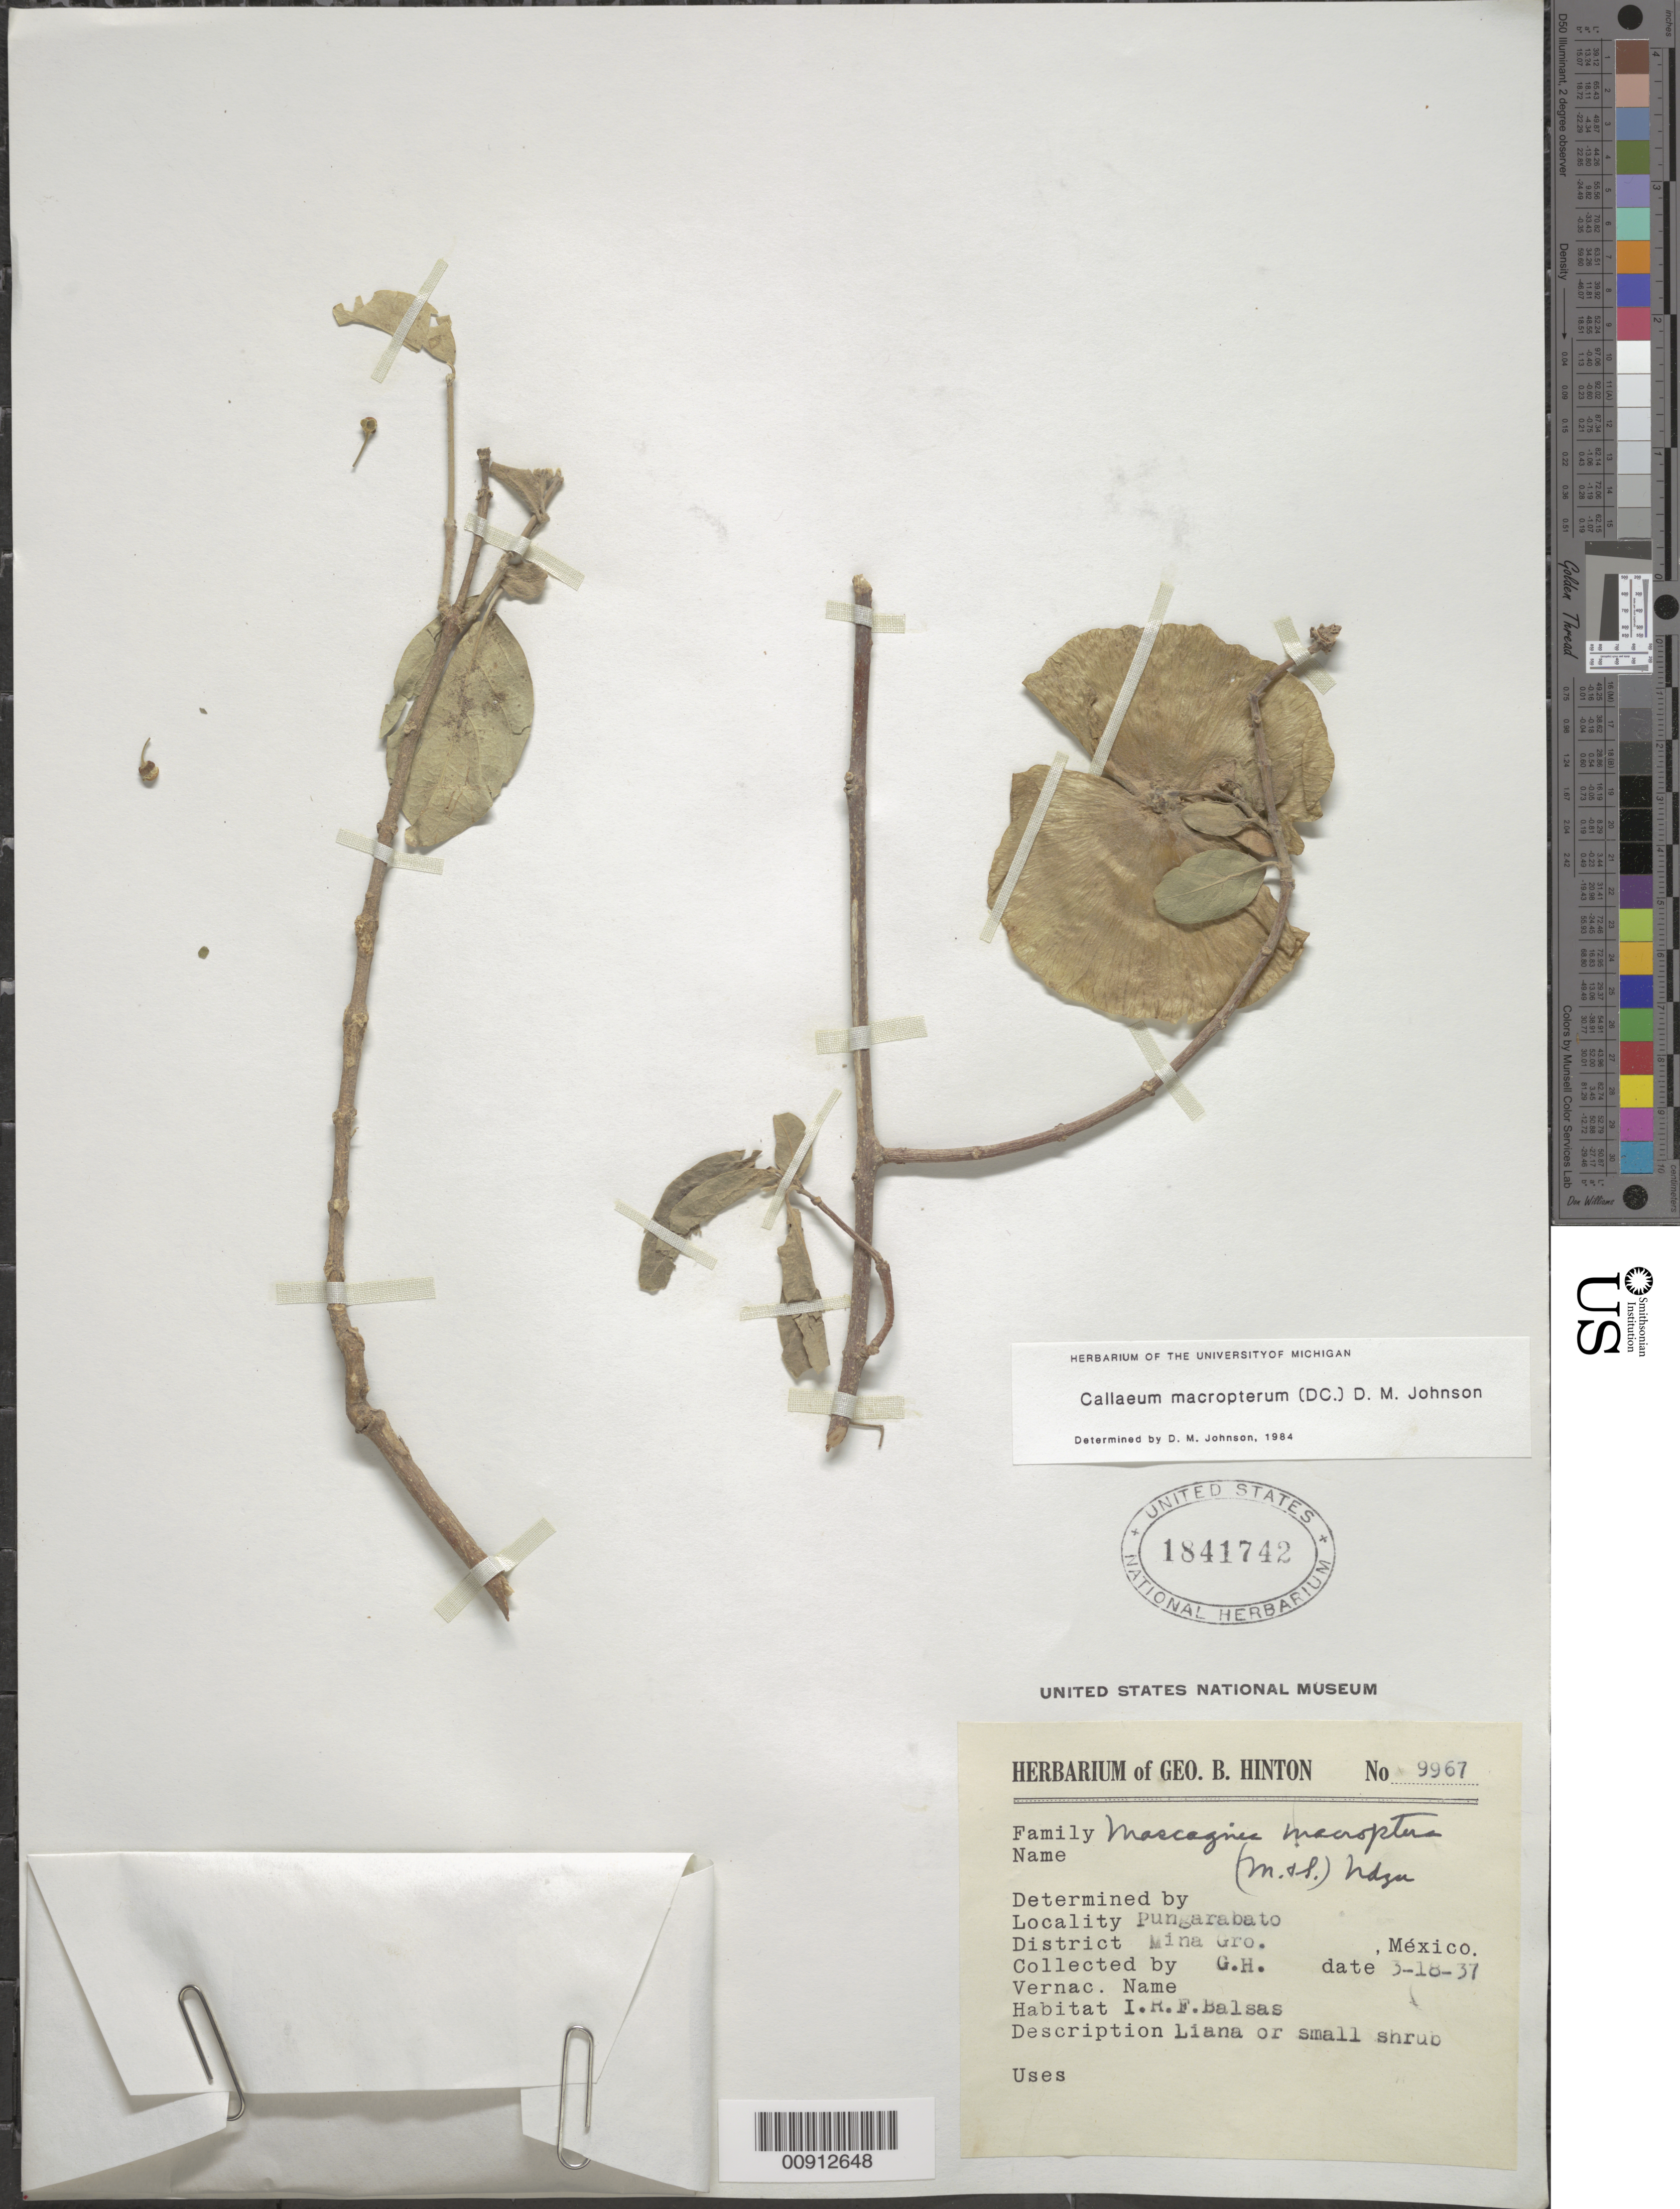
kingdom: Plantae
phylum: Tracheophyta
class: Magnoliopsida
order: Malpighiales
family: Malpighiaceae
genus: Callaeum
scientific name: Callaeum macropterum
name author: (Moc. & Sessé ex DC.) D.M. Johnson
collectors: G. B. Hinton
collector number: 9967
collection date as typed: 18 Mar 1937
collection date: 1937-03-18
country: Mexico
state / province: Guerrero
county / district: Mina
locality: Pungarabato, District Mina, Guerrero.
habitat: I.R.F. Balsas.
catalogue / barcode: US 1841742